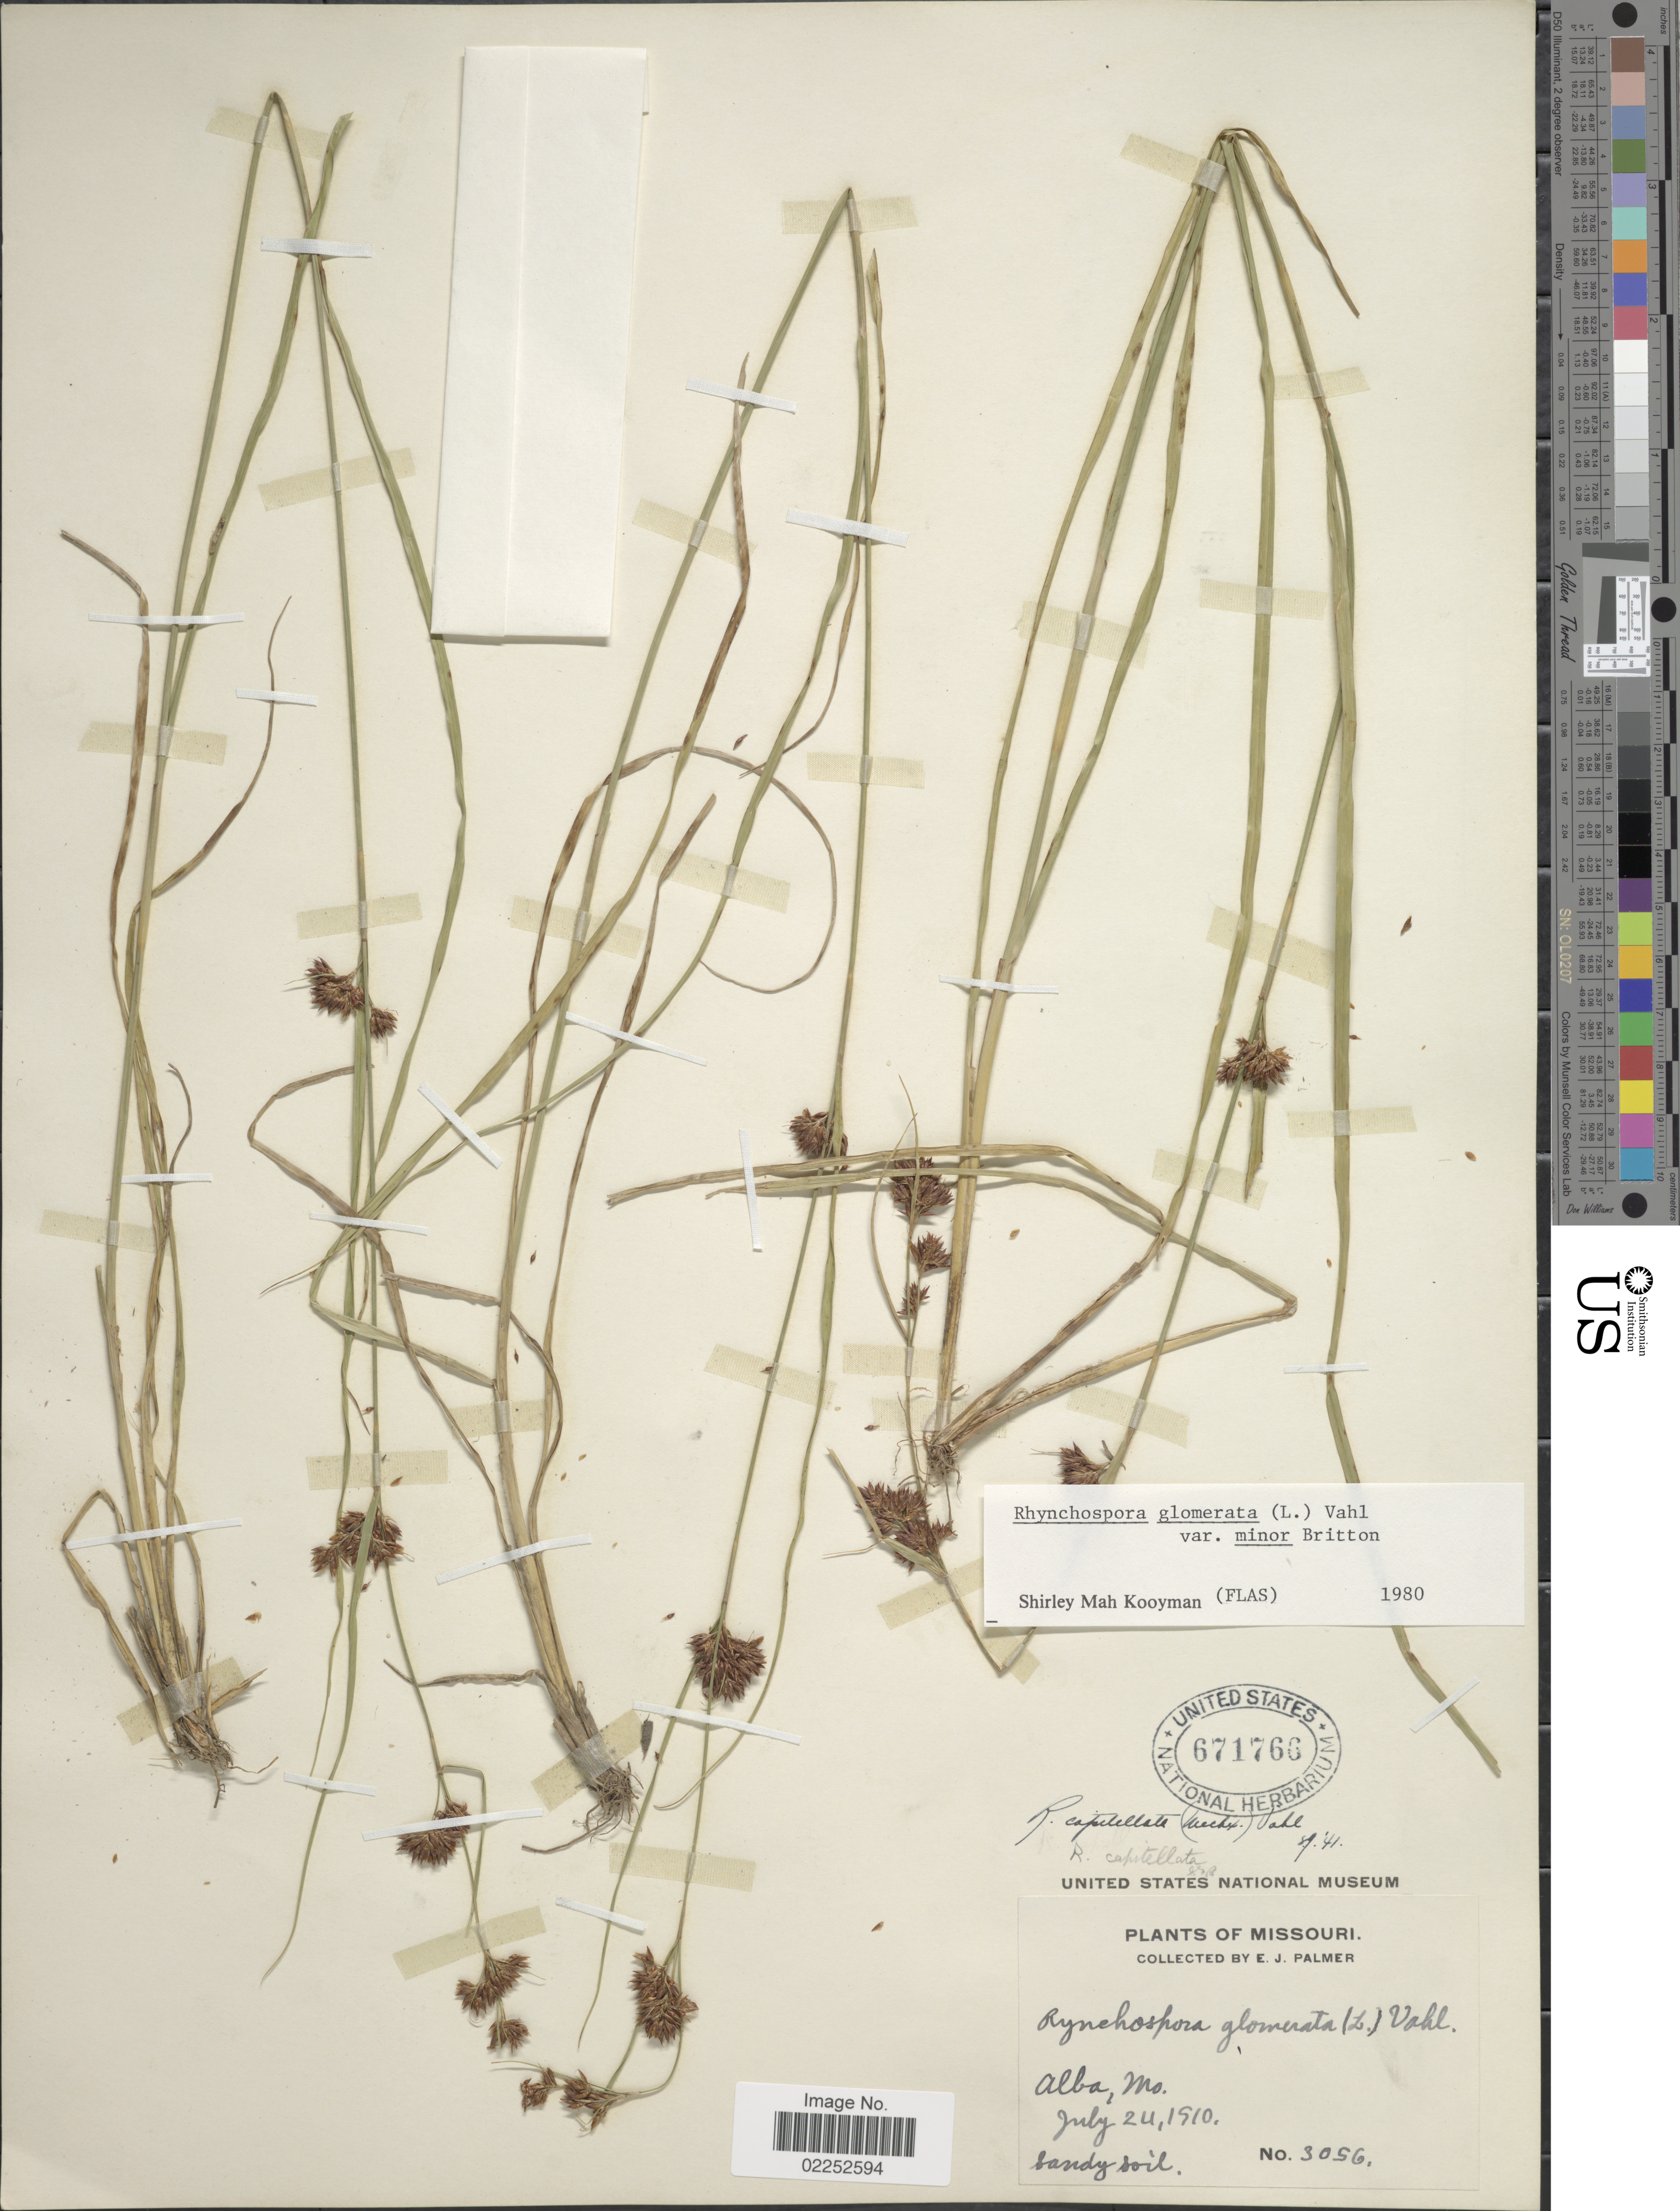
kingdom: Plantae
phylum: Tracheophyta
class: Liliopsida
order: Poales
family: Cyperaceae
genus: Rhynchospora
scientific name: Rhynchospora capitellata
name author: (Michx.) Vahl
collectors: E. J. Palmer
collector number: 3056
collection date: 1910-07-24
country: United States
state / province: Missouri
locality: Alba, Sandy soil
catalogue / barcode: US 671766